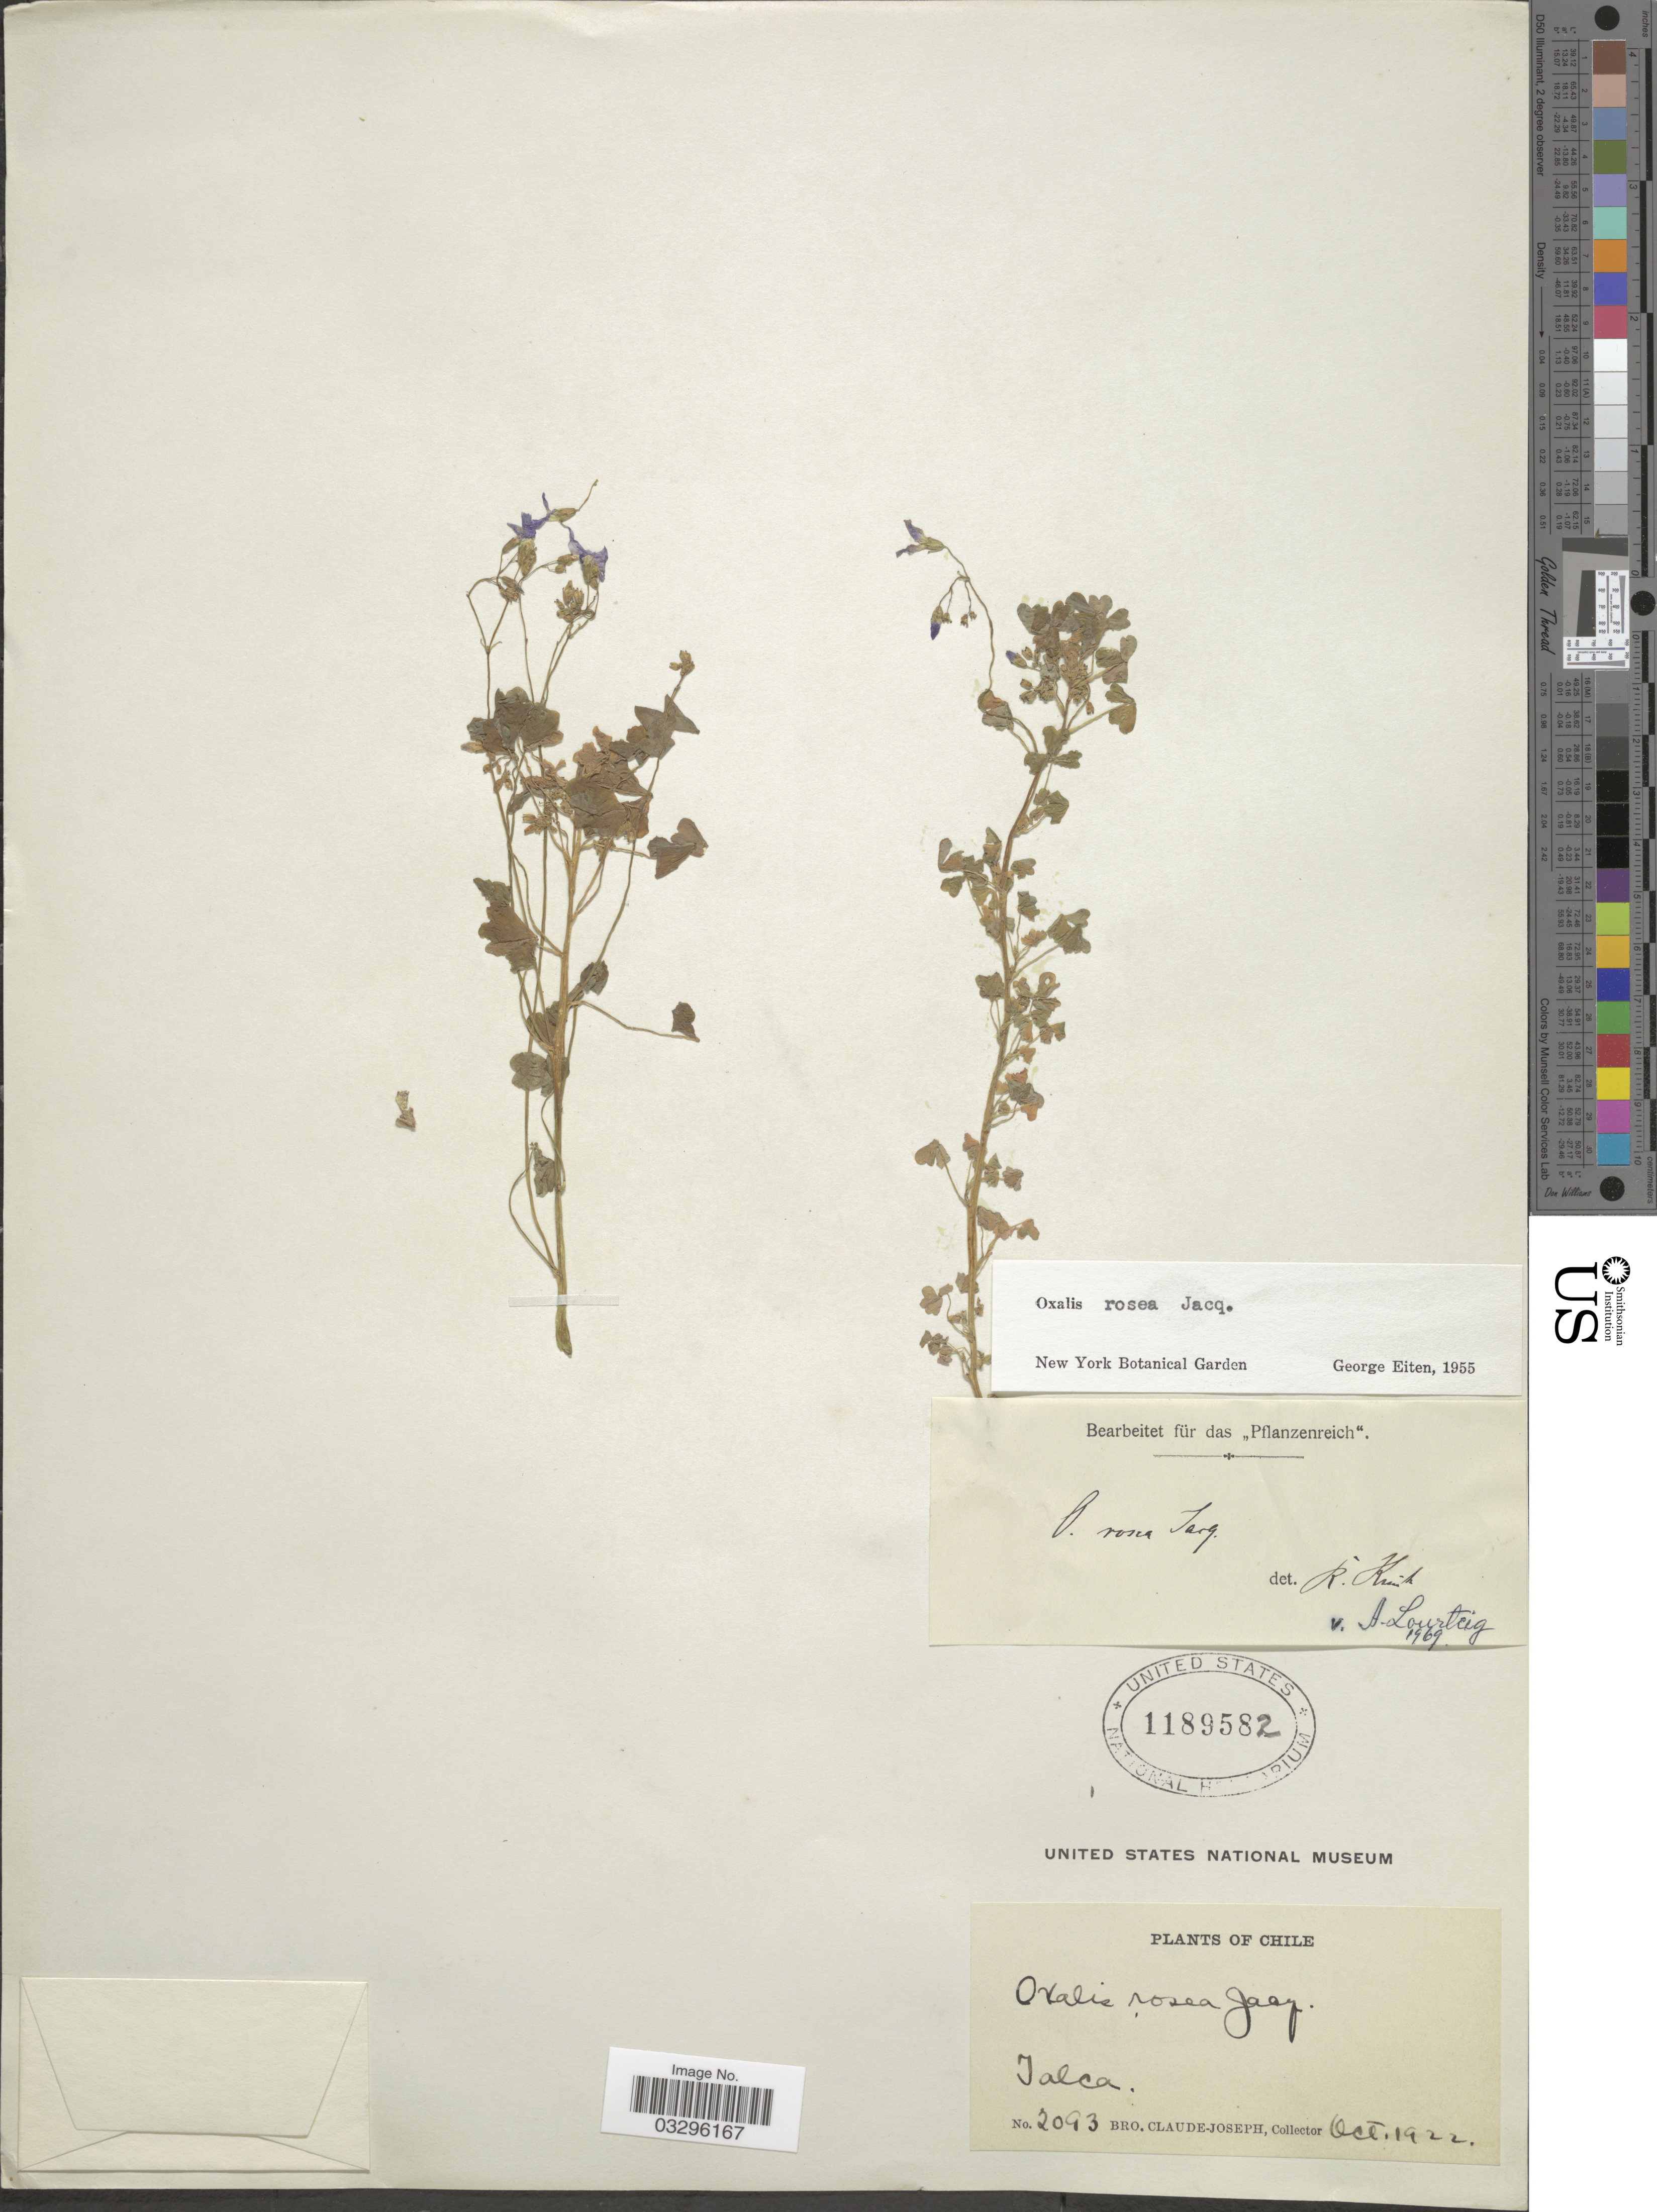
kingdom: Plantae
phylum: Tracheophyta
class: Magnoliopsida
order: Oxalidales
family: Oxalidaceae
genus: Oxalis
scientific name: Oxalis rosea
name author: Jacq.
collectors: Bro. Claude-Joseph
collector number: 2093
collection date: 1922-10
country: Chile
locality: Talca.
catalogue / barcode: US 1189582